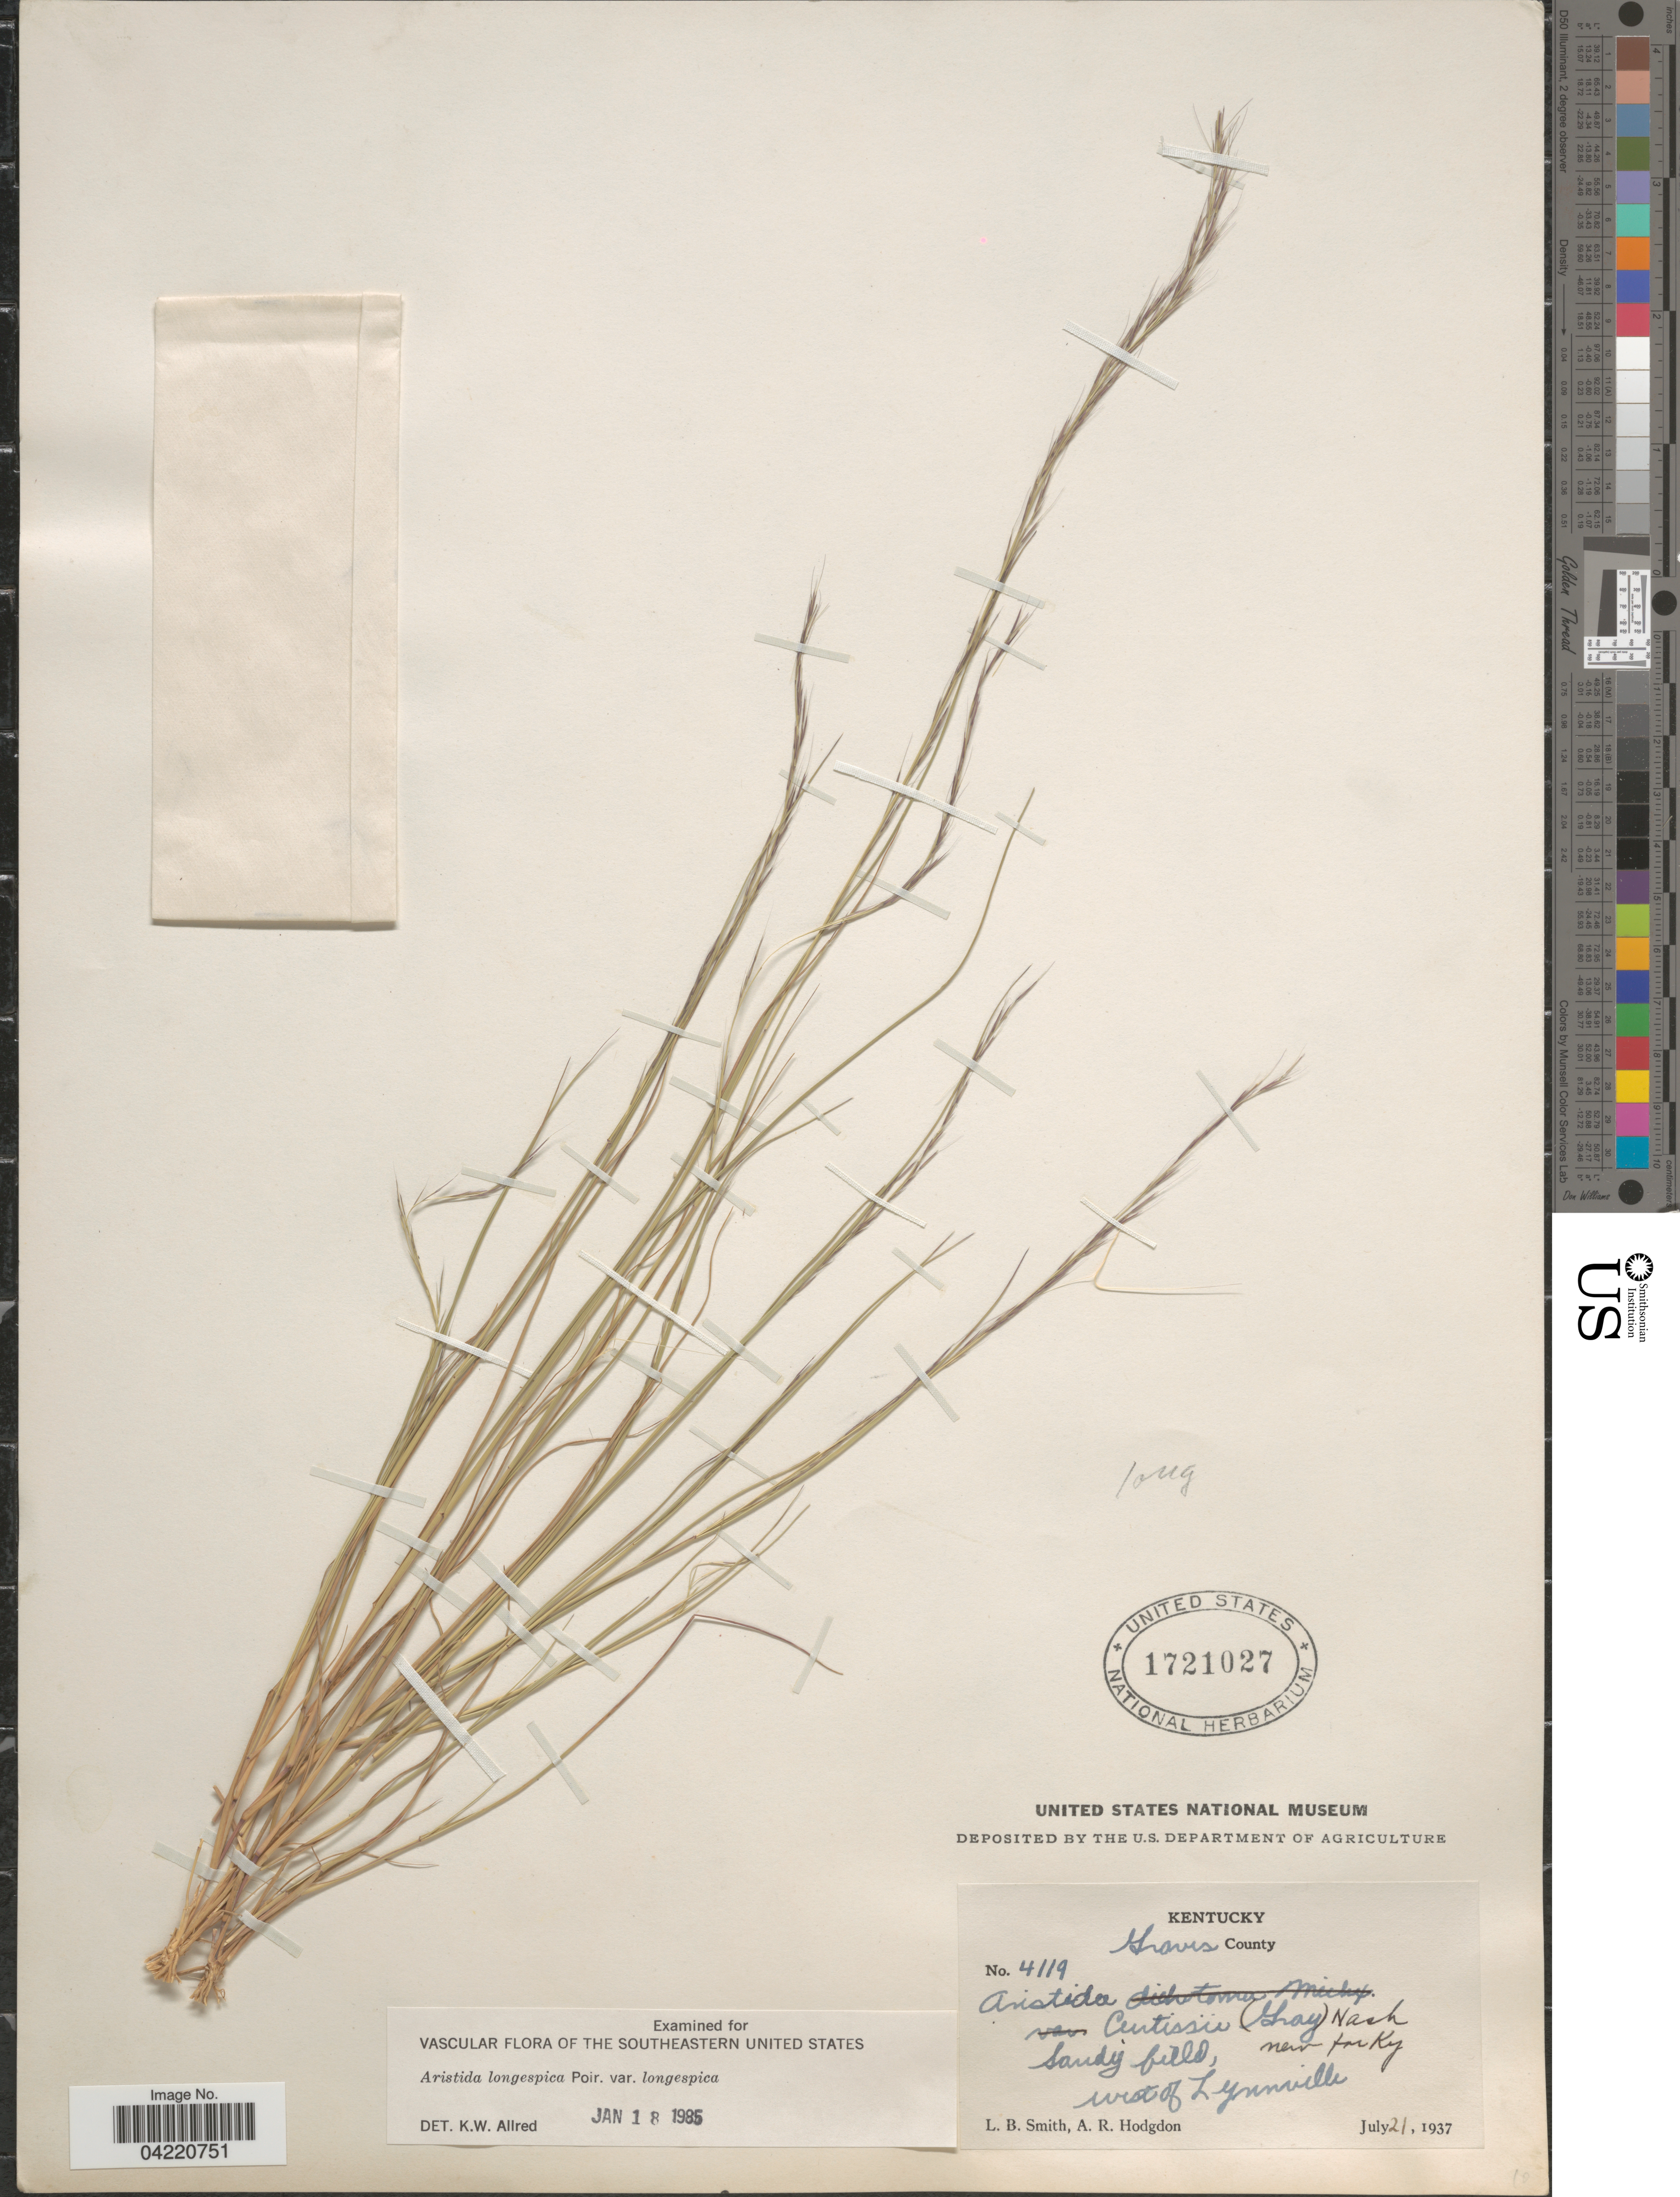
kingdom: Plantae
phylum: Tracheophyta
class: Liliopsida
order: Poales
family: Poaceae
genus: Aristida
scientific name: Aristida longespica var. longespica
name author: Poir.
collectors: L. Smith & A. R. Hodgdon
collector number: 4119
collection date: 1937-07-21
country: United States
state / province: Kentucky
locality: Graves County. Sandy field. West of Lynnville.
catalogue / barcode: US 1721027